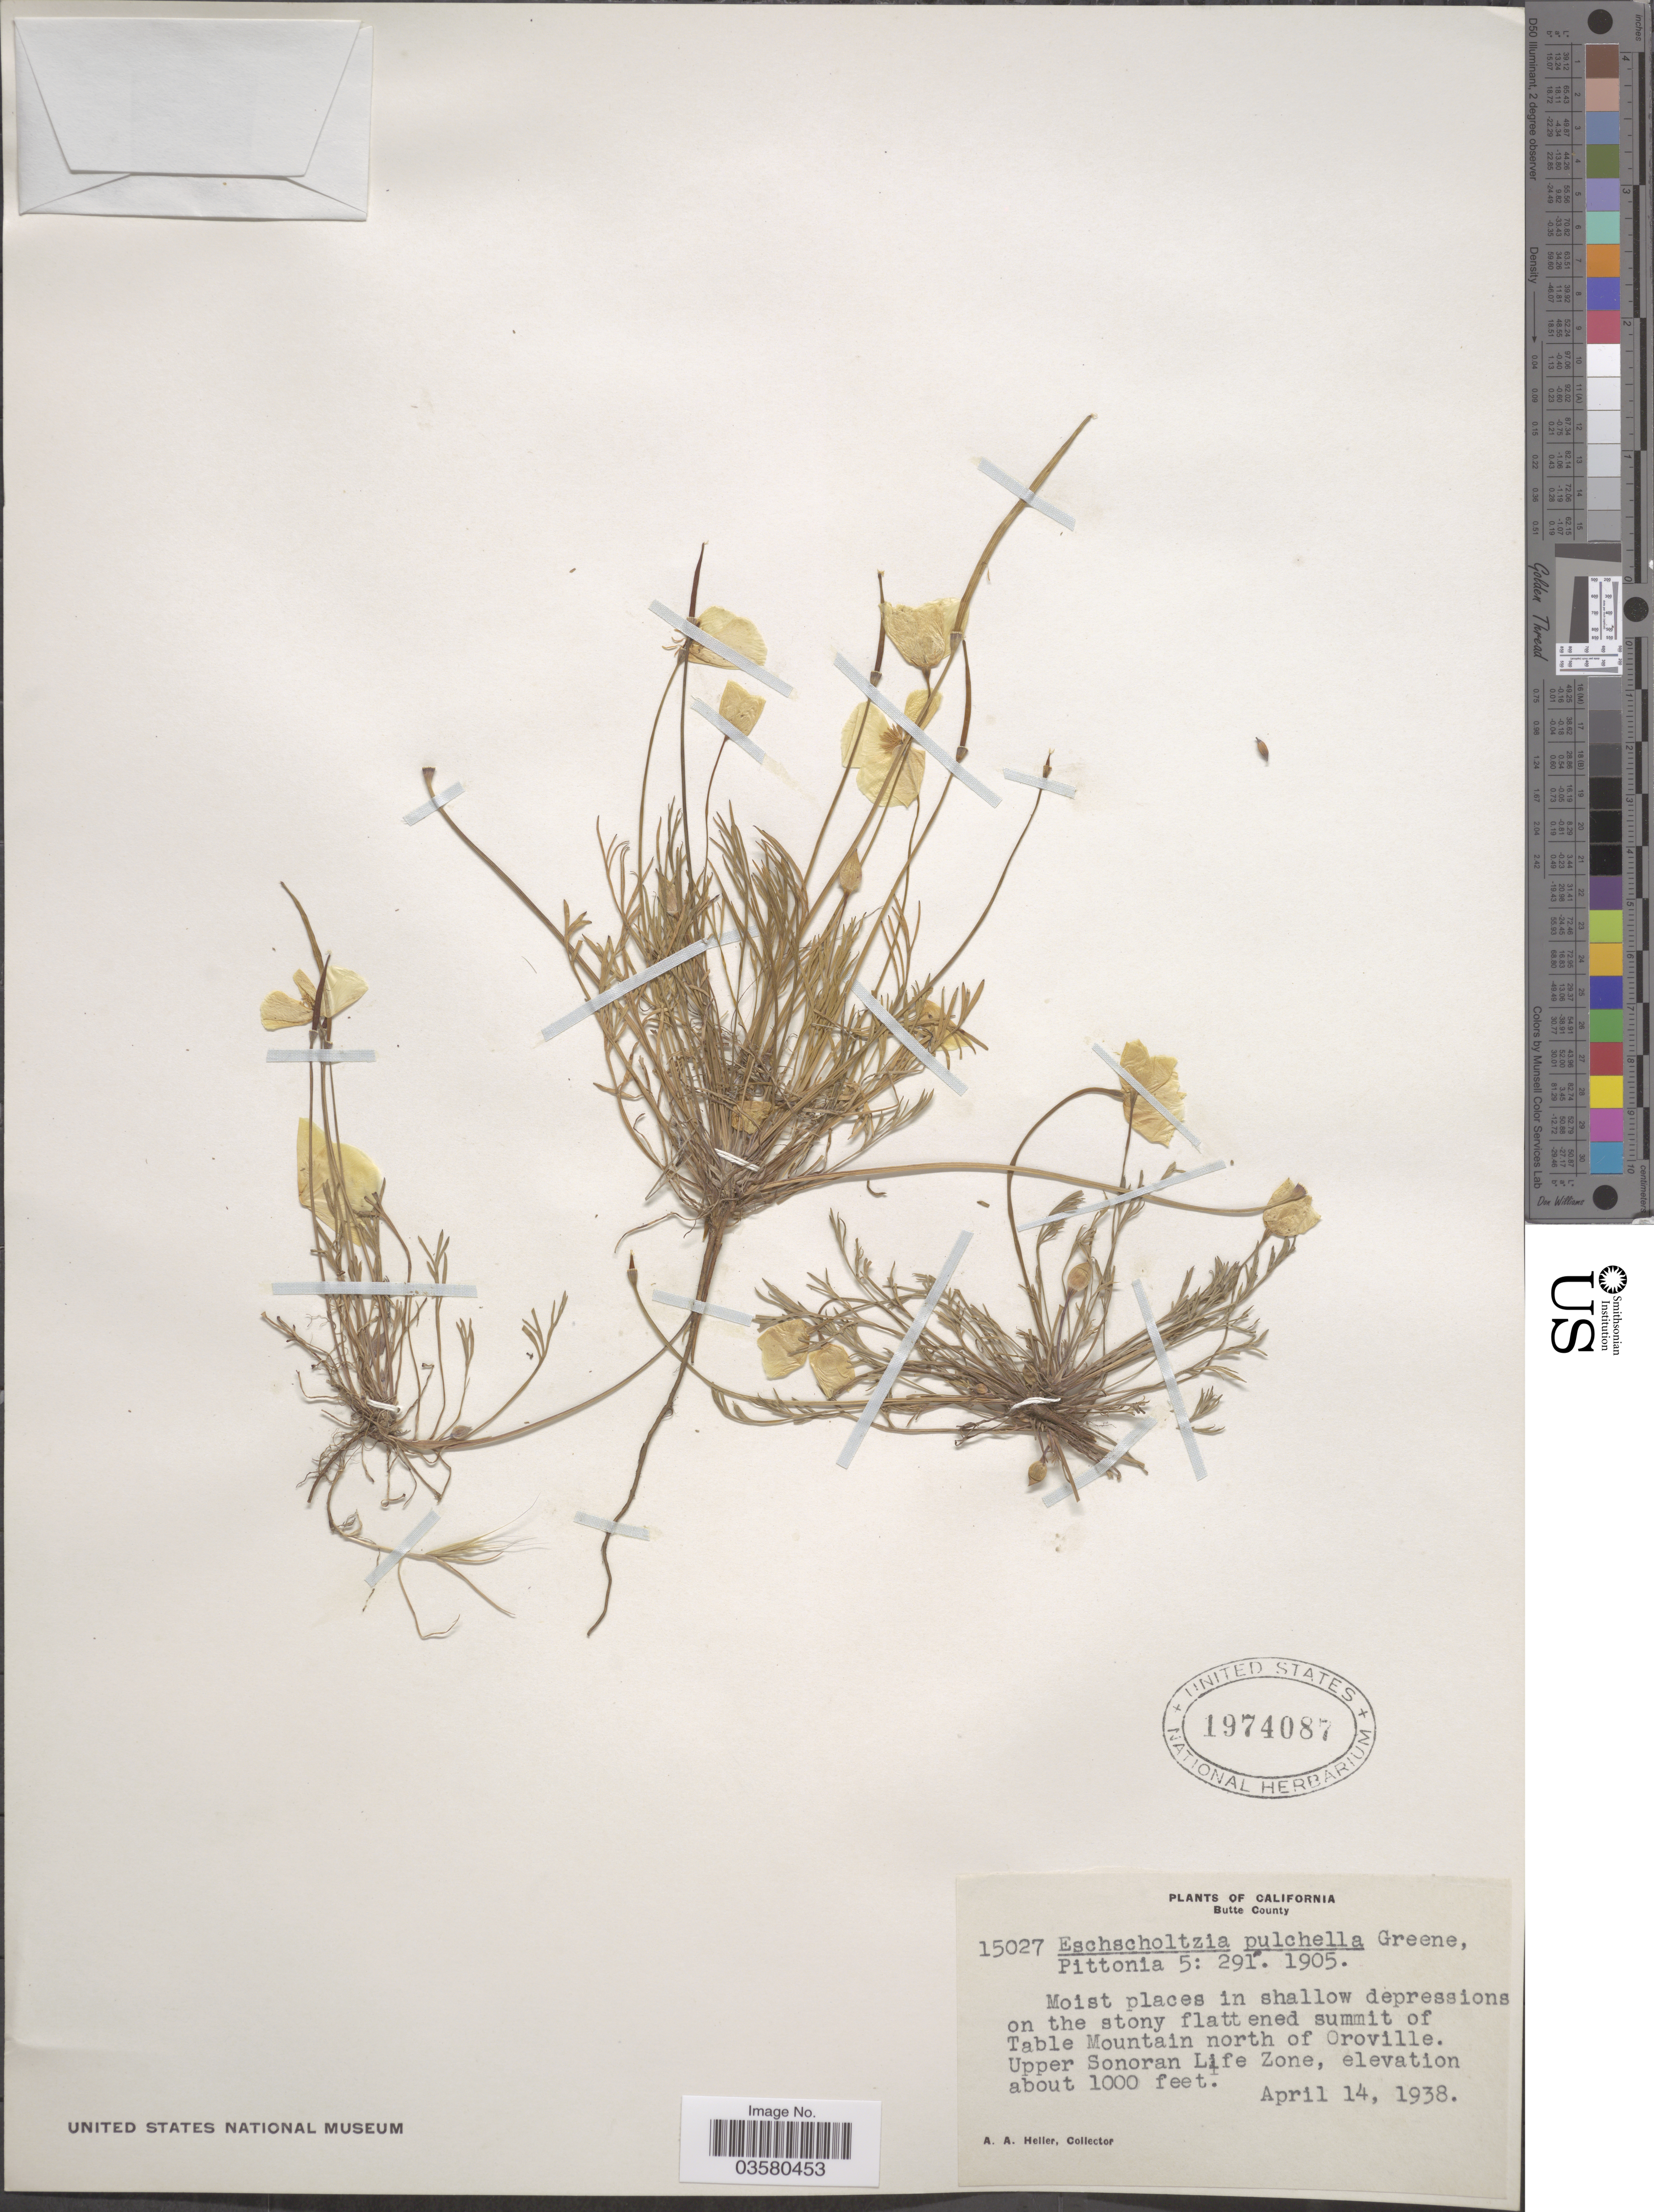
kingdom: Plantae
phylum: Tracheophyta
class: Magnoliopsida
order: Ranunculales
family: Papaveraceae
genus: Eschscholzia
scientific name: Eschscholzia lobbii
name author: Greene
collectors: A. A. Heller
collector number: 15027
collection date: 1938-04-14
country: United States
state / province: California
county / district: Butte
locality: Butte County. On the stony flattened summit of Table Mountain north of Oroville. Upper Sonoran Life Zone.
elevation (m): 305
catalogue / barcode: US 1974087